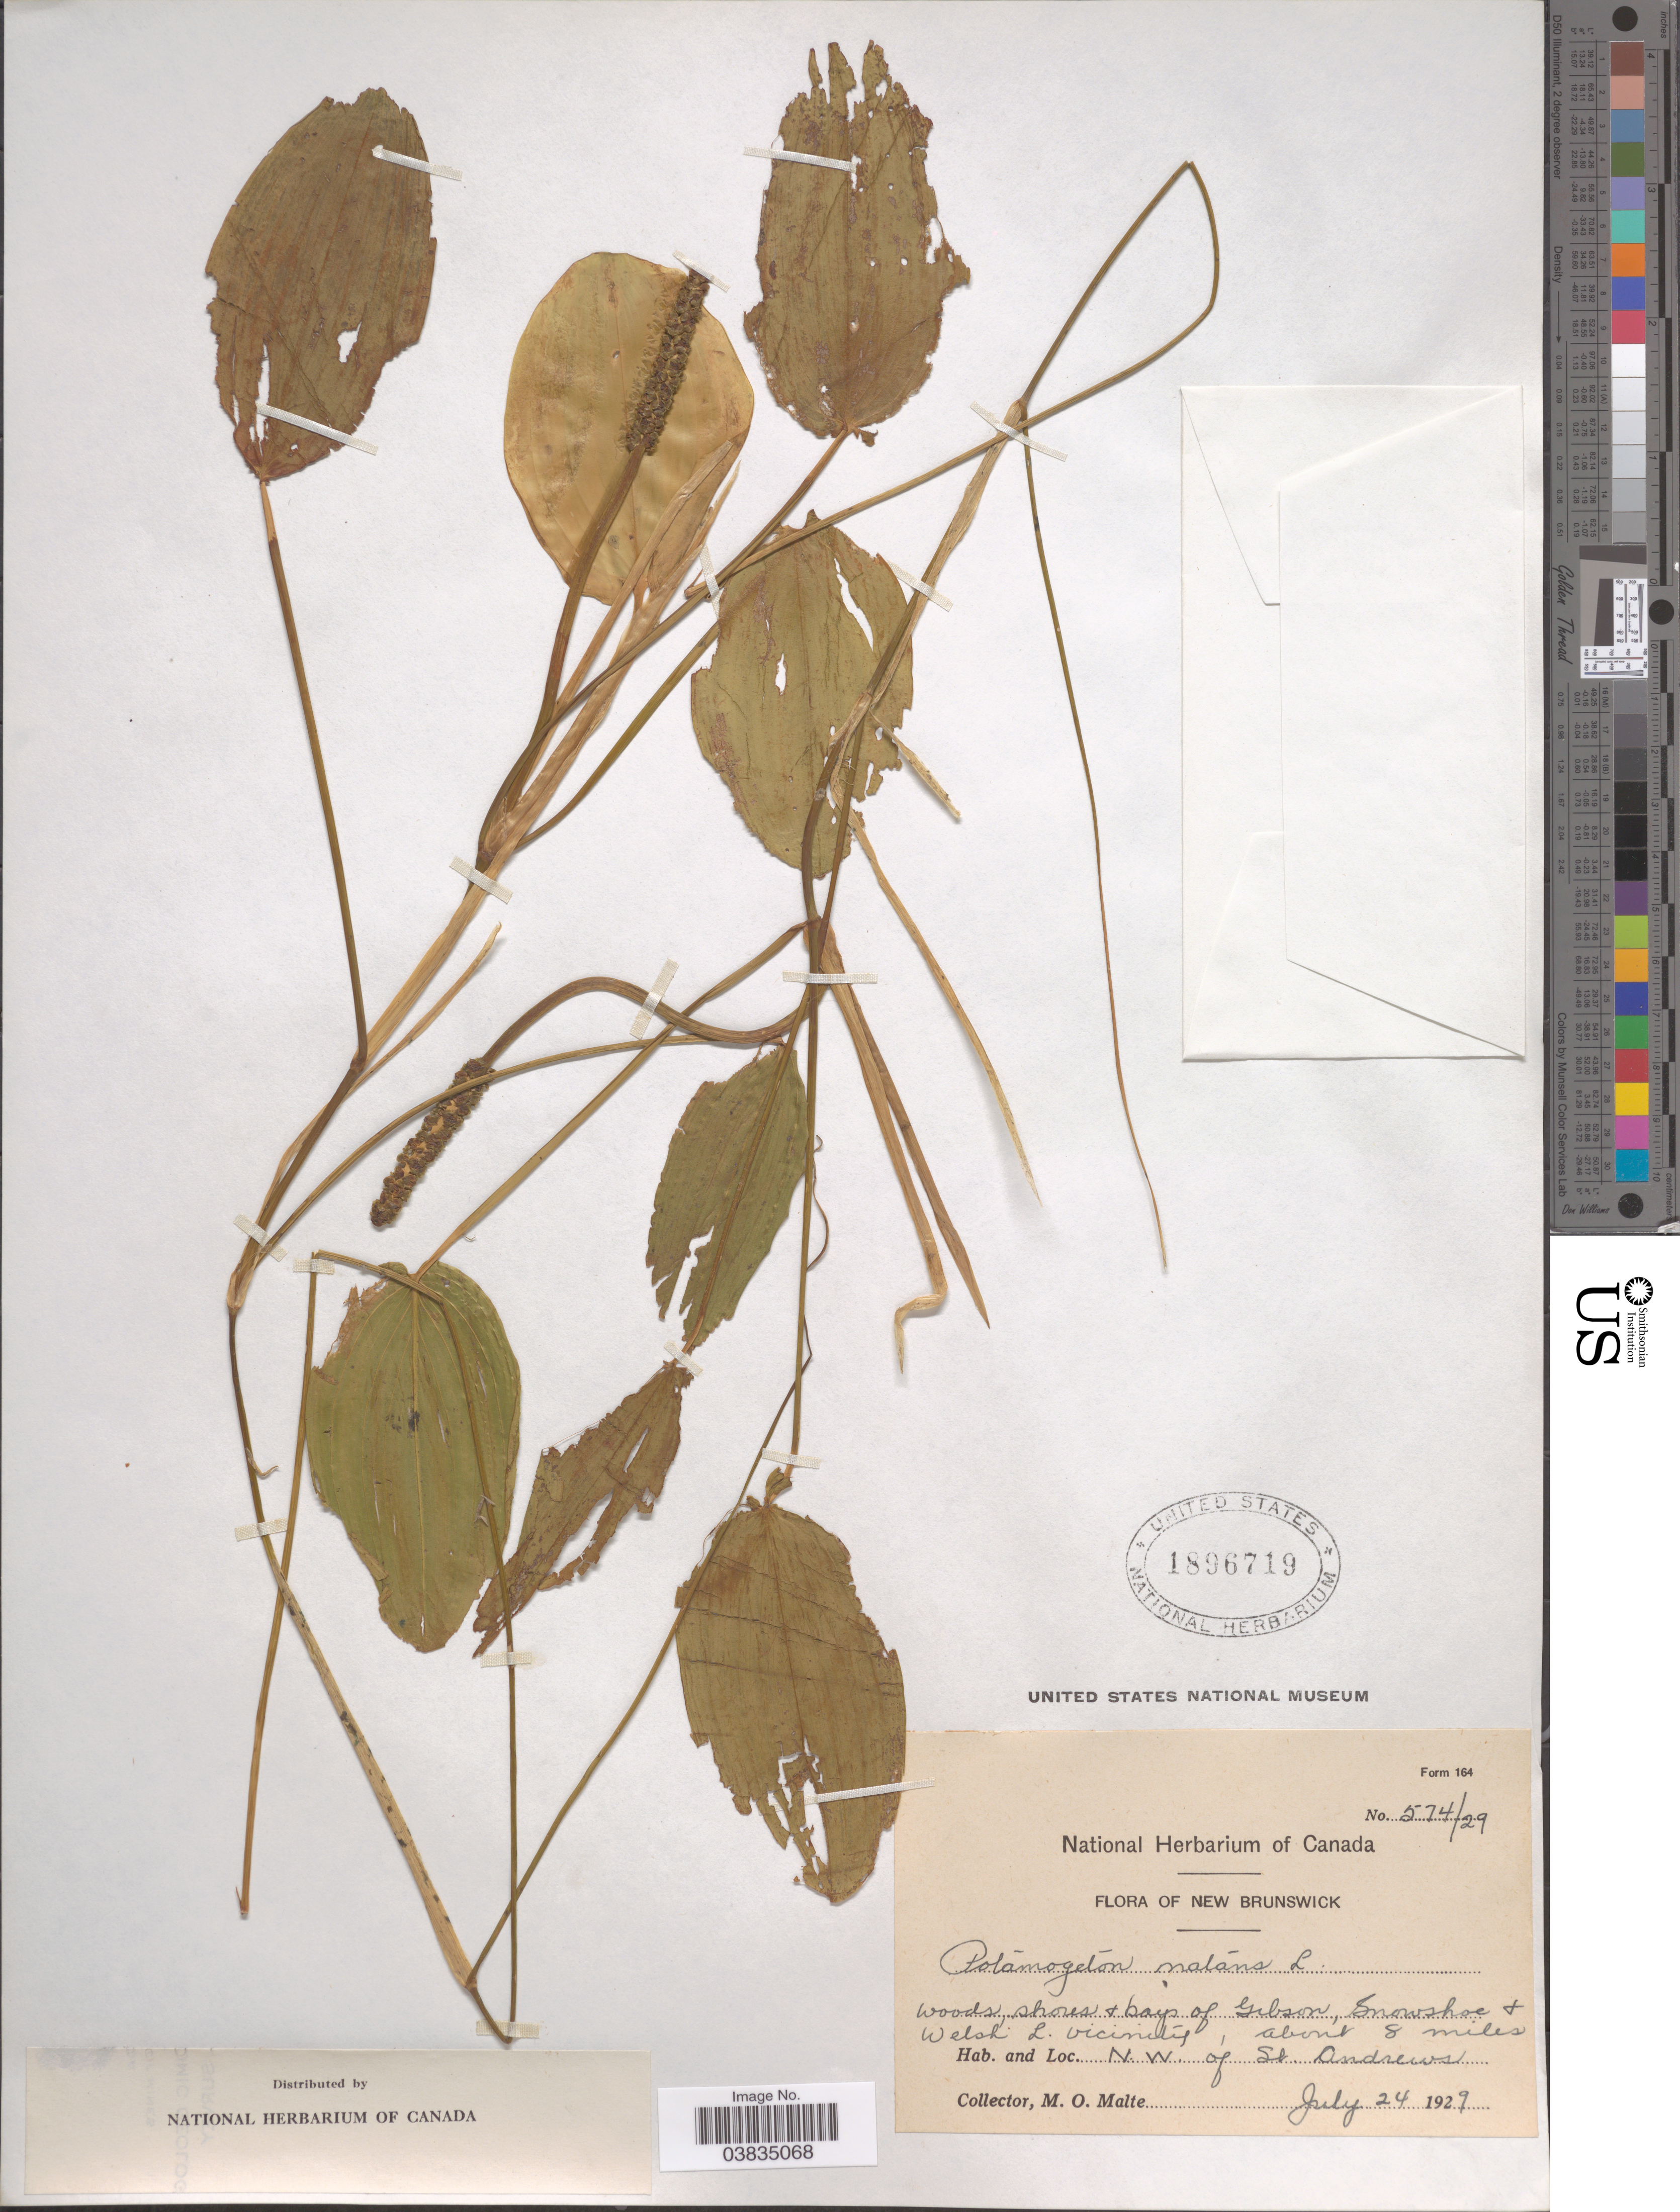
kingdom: Plantae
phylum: Tracheophyta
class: Liliopsida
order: Alismatales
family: Potamogetonaceae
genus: Potamogeton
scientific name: Potamogeton natans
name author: L.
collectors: M. O. Malte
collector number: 574/29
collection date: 1929-07-24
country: Canada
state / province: New Brunswick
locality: Woods shores + bays of Gibson, Snowshoe + Welsh L. vicinity, about 8 miles N. W. of St. Andrews.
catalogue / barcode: US 1896719